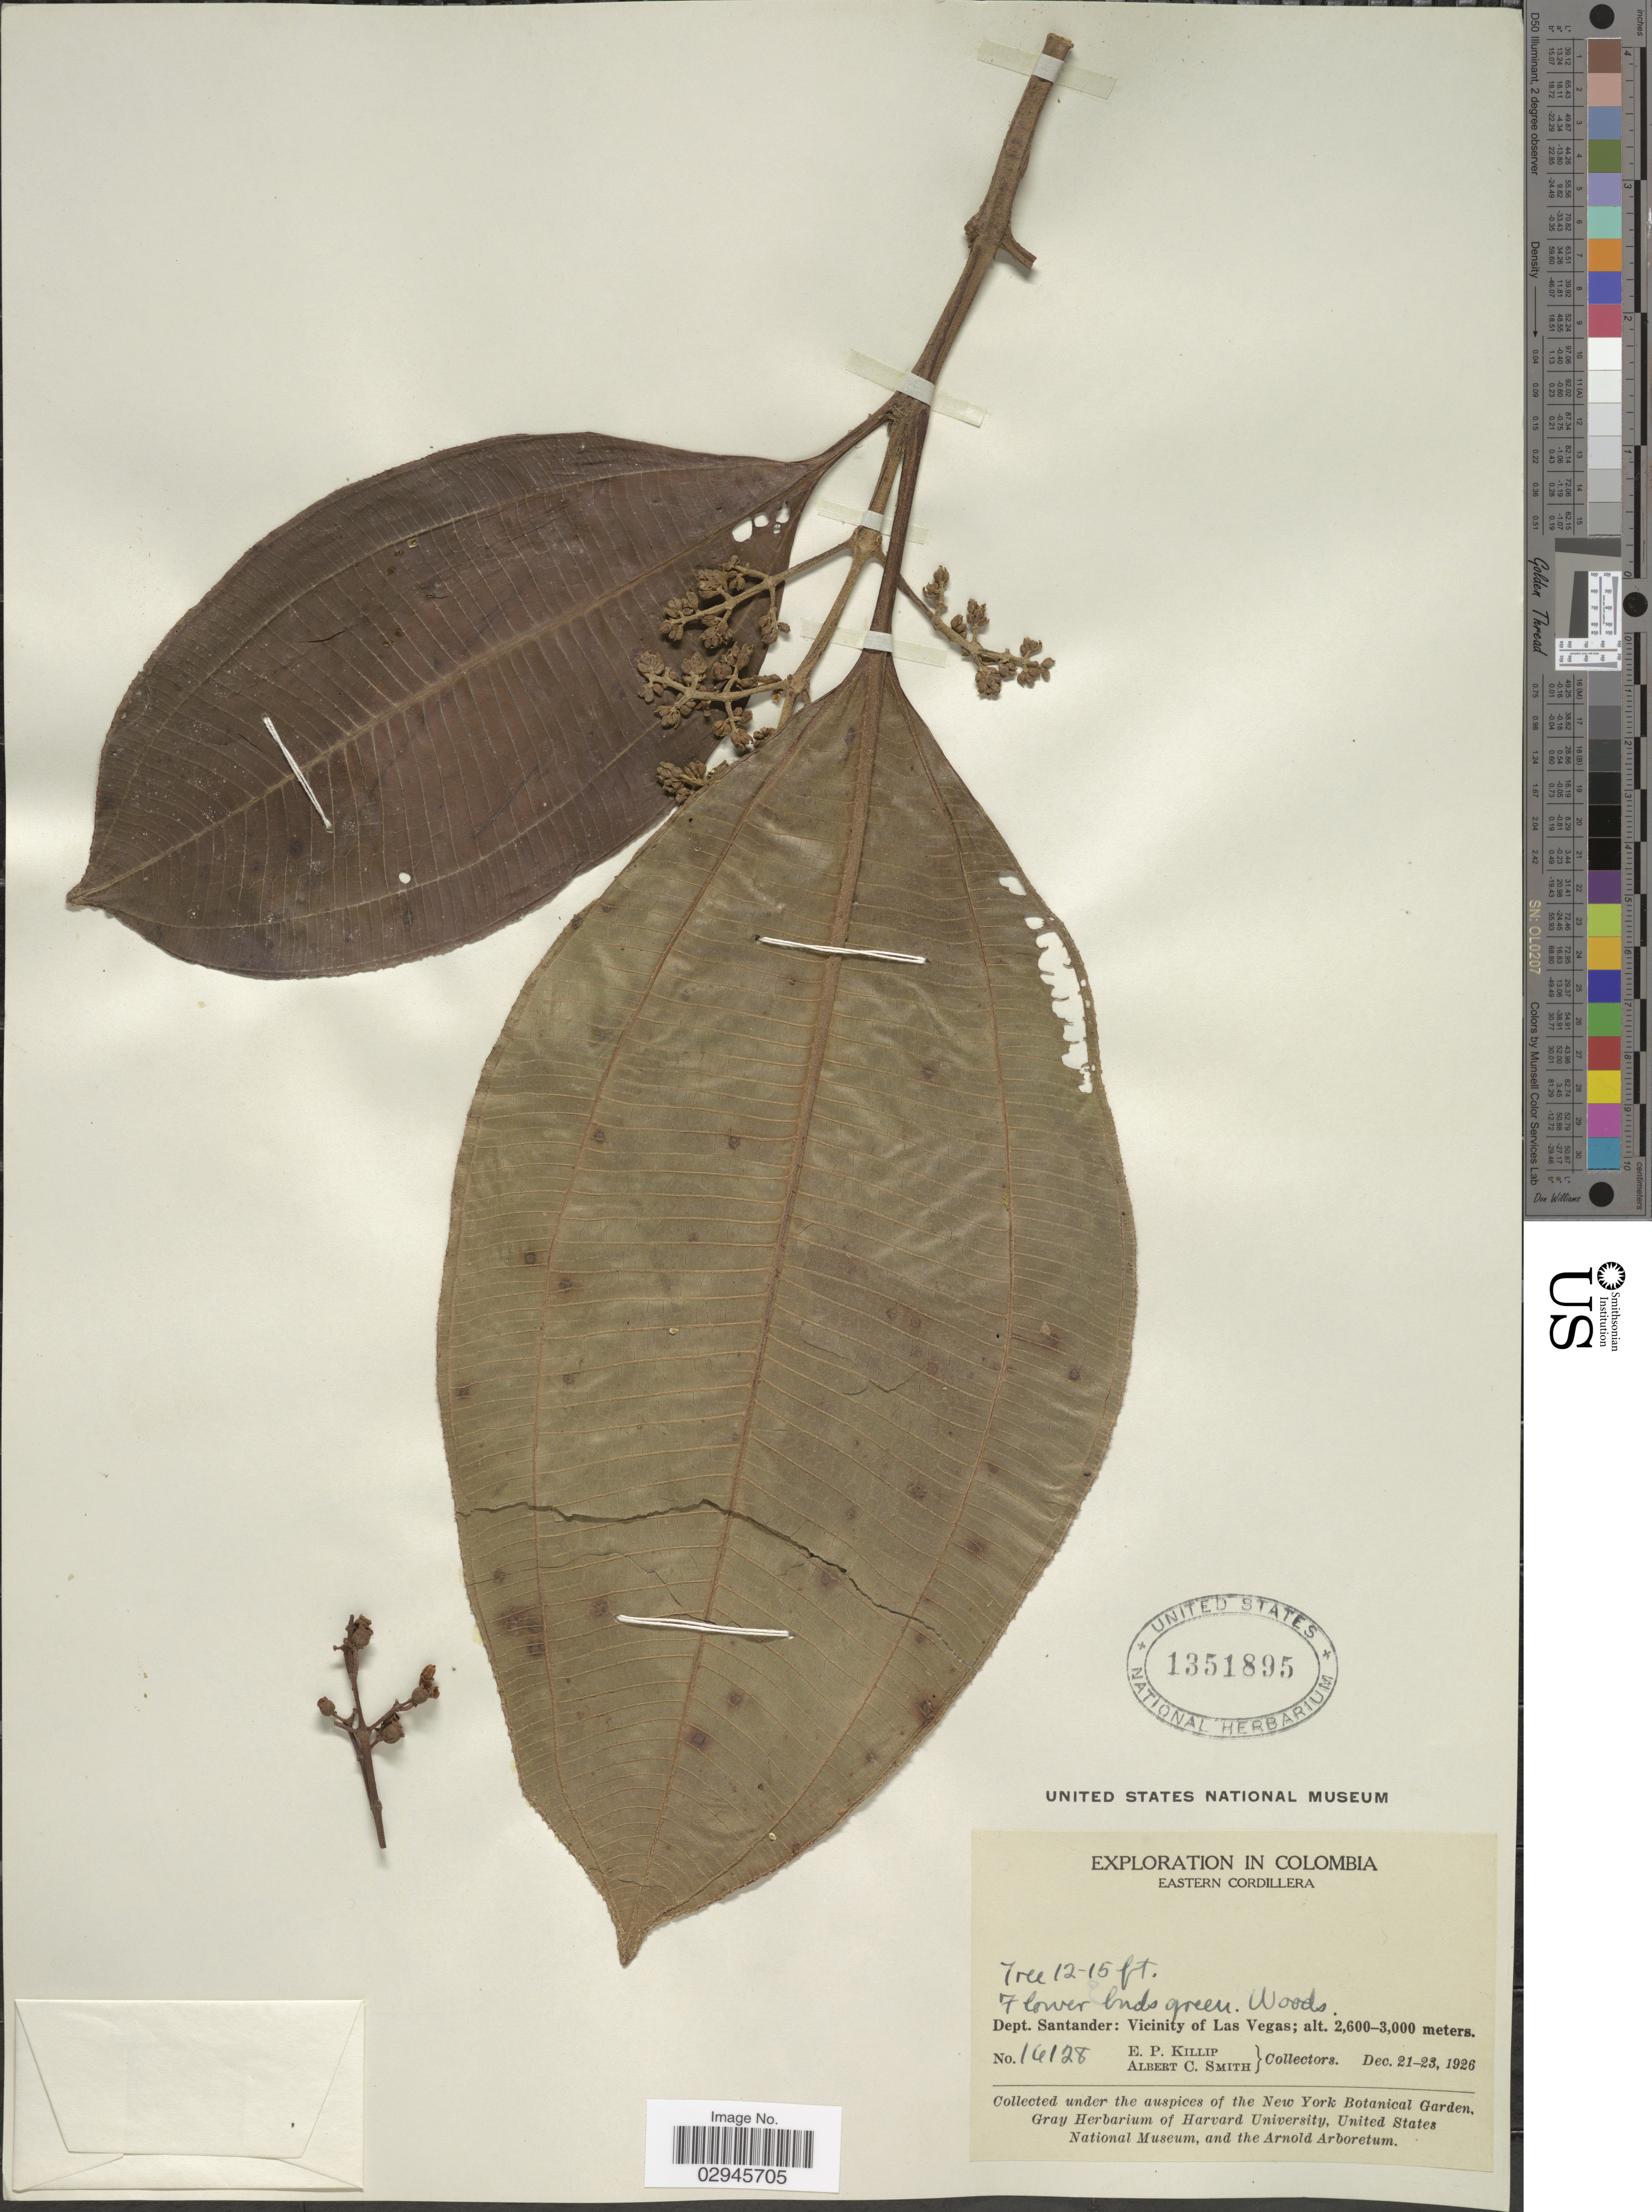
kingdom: Plantae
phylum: Tracheophyta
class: Magnoliopsida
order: Myrtales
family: Melastomataceae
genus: Miconia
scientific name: Miconia sp.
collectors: E. P. Killip & A. C. Smith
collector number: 14128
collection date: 1926-12-21/1926-12-23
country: Colombia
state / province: Santander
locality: Eastern Cordillera. Dept. Santander: Vicinity of Las Vegas.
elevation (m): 2600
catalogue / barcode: US 1351895